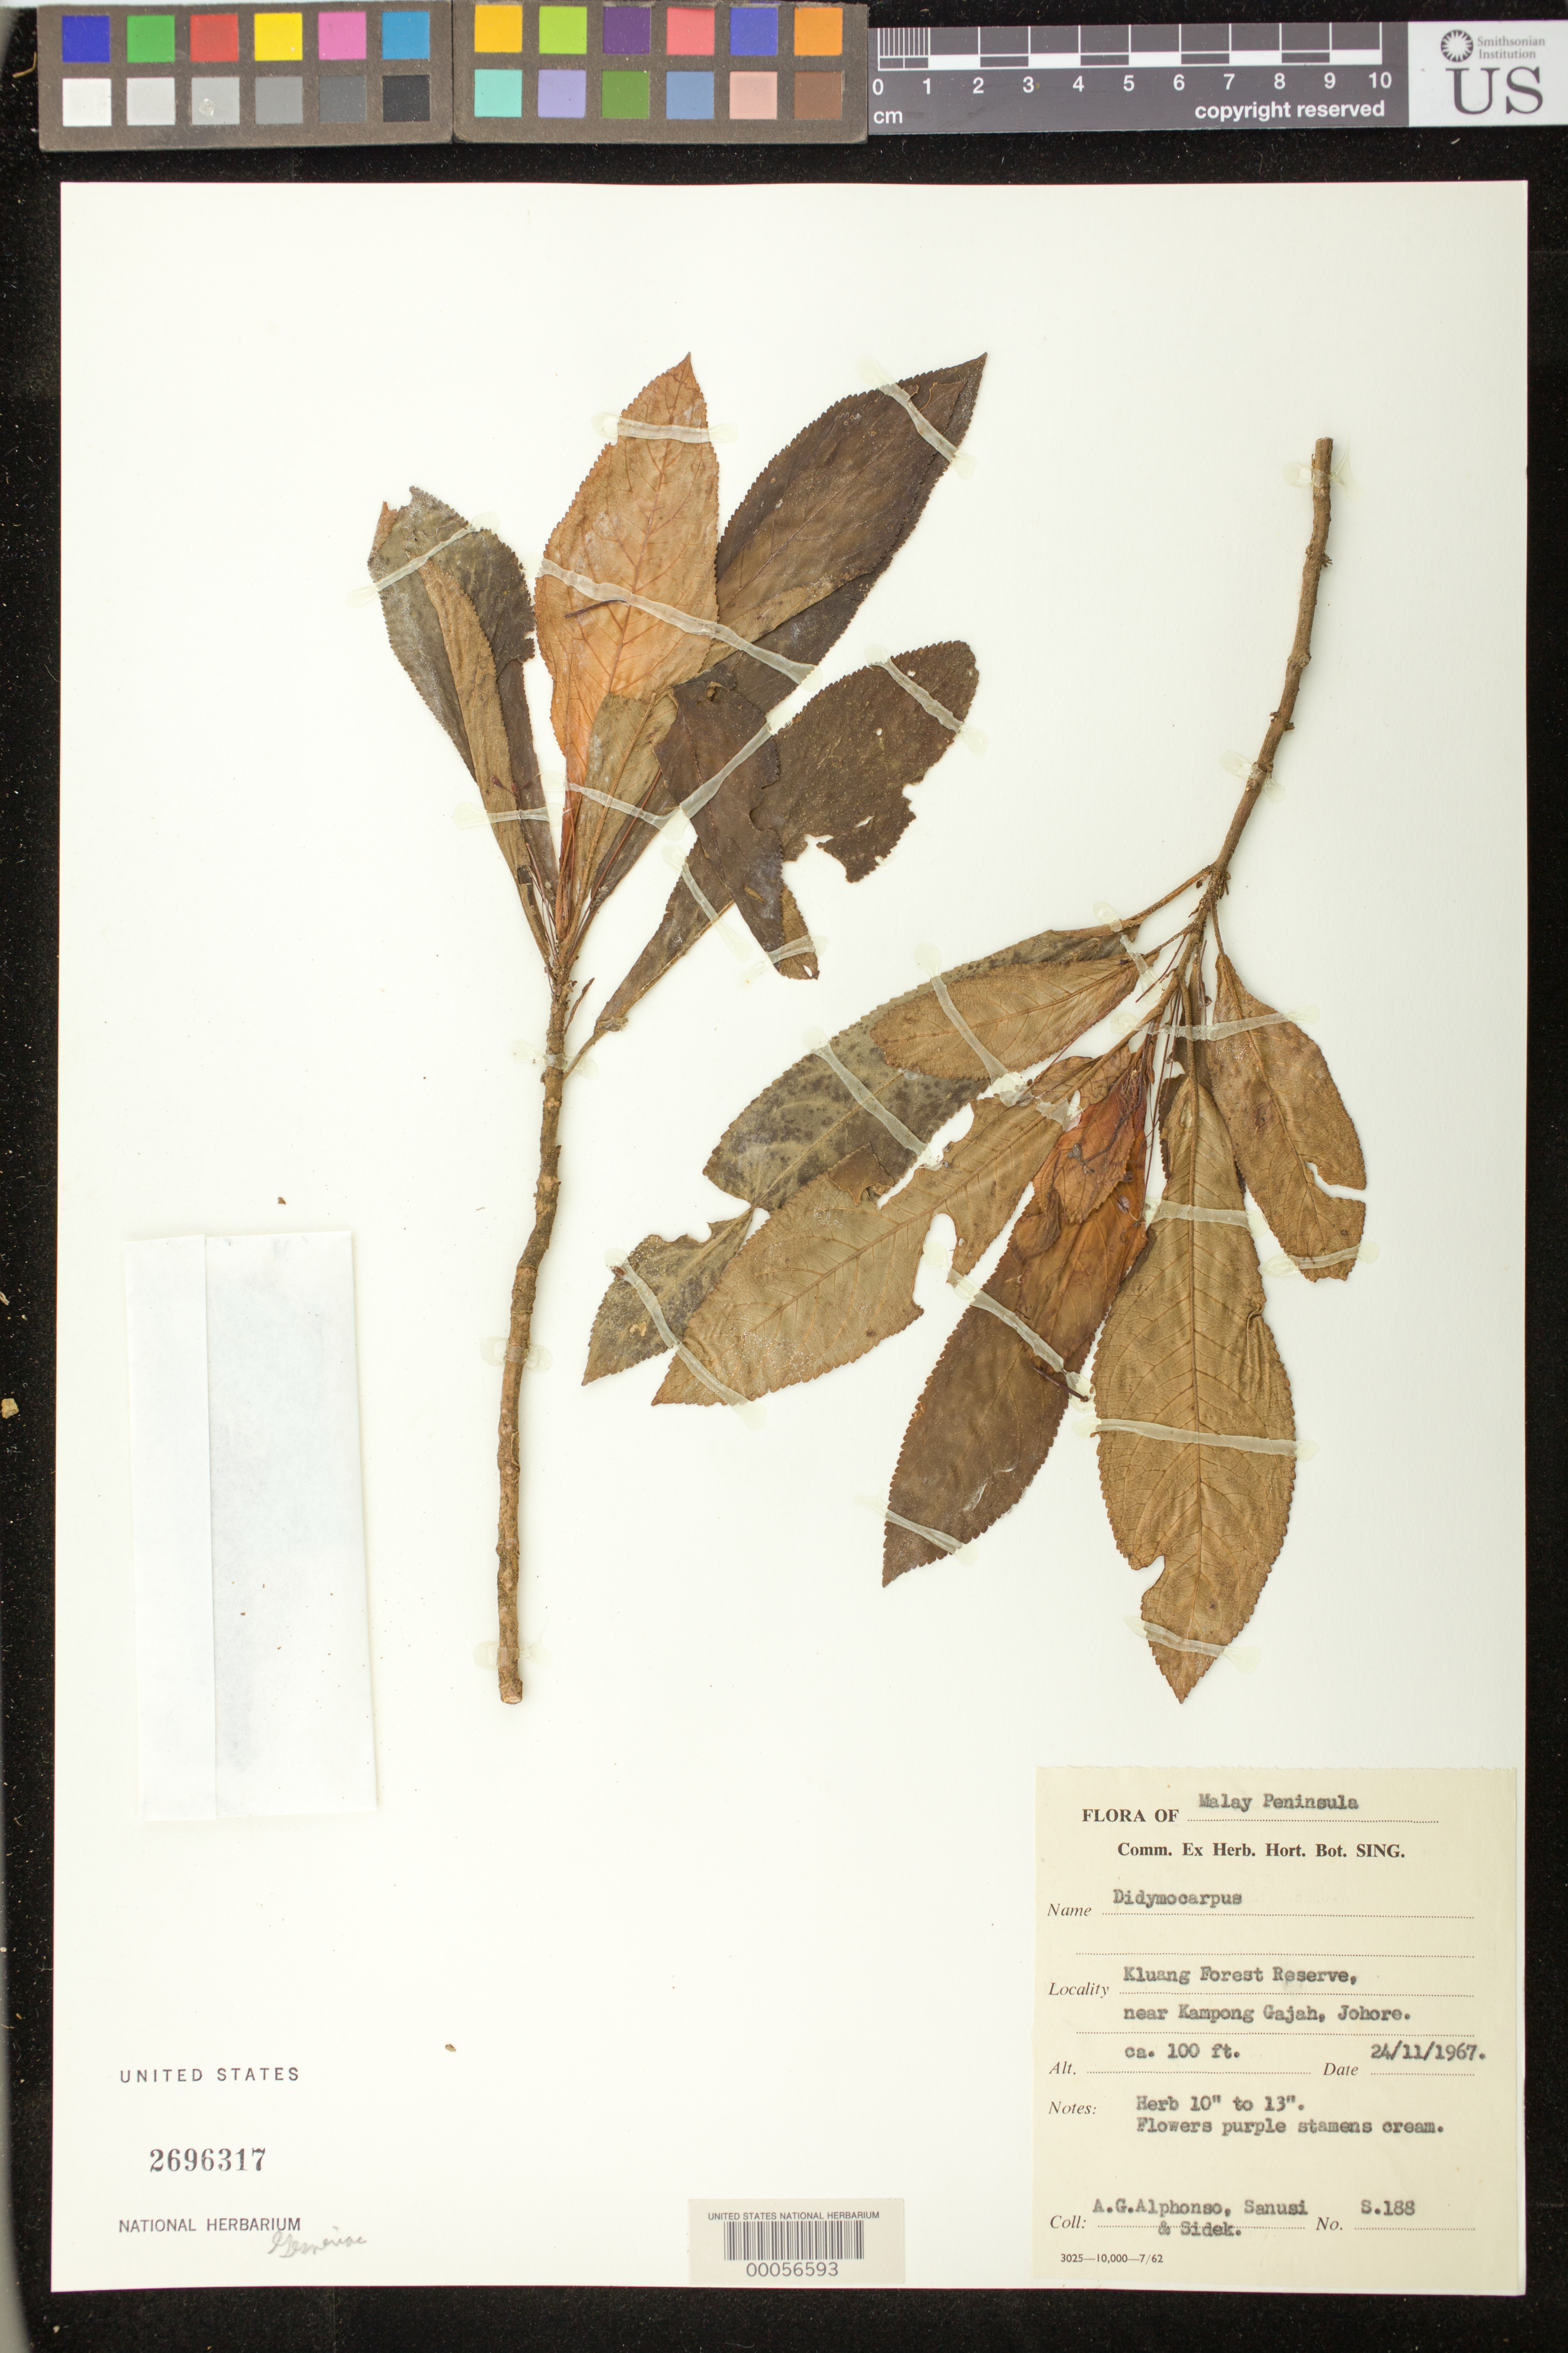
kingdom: Plantae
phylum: Tracheophyta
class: Magnoliopsida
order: Lamiales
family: Gesneriaceae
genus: Didymocarpus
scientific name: Didymocarpus sp.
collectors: A. G. Alphonso & et al.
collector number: S 188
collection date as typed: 24 Nov 1967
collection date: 1967-11-24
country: Malaysia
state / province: Johor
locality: Johore, Kluang forest reserve, near kampong gajah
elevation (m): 30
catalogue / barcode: US 2696317